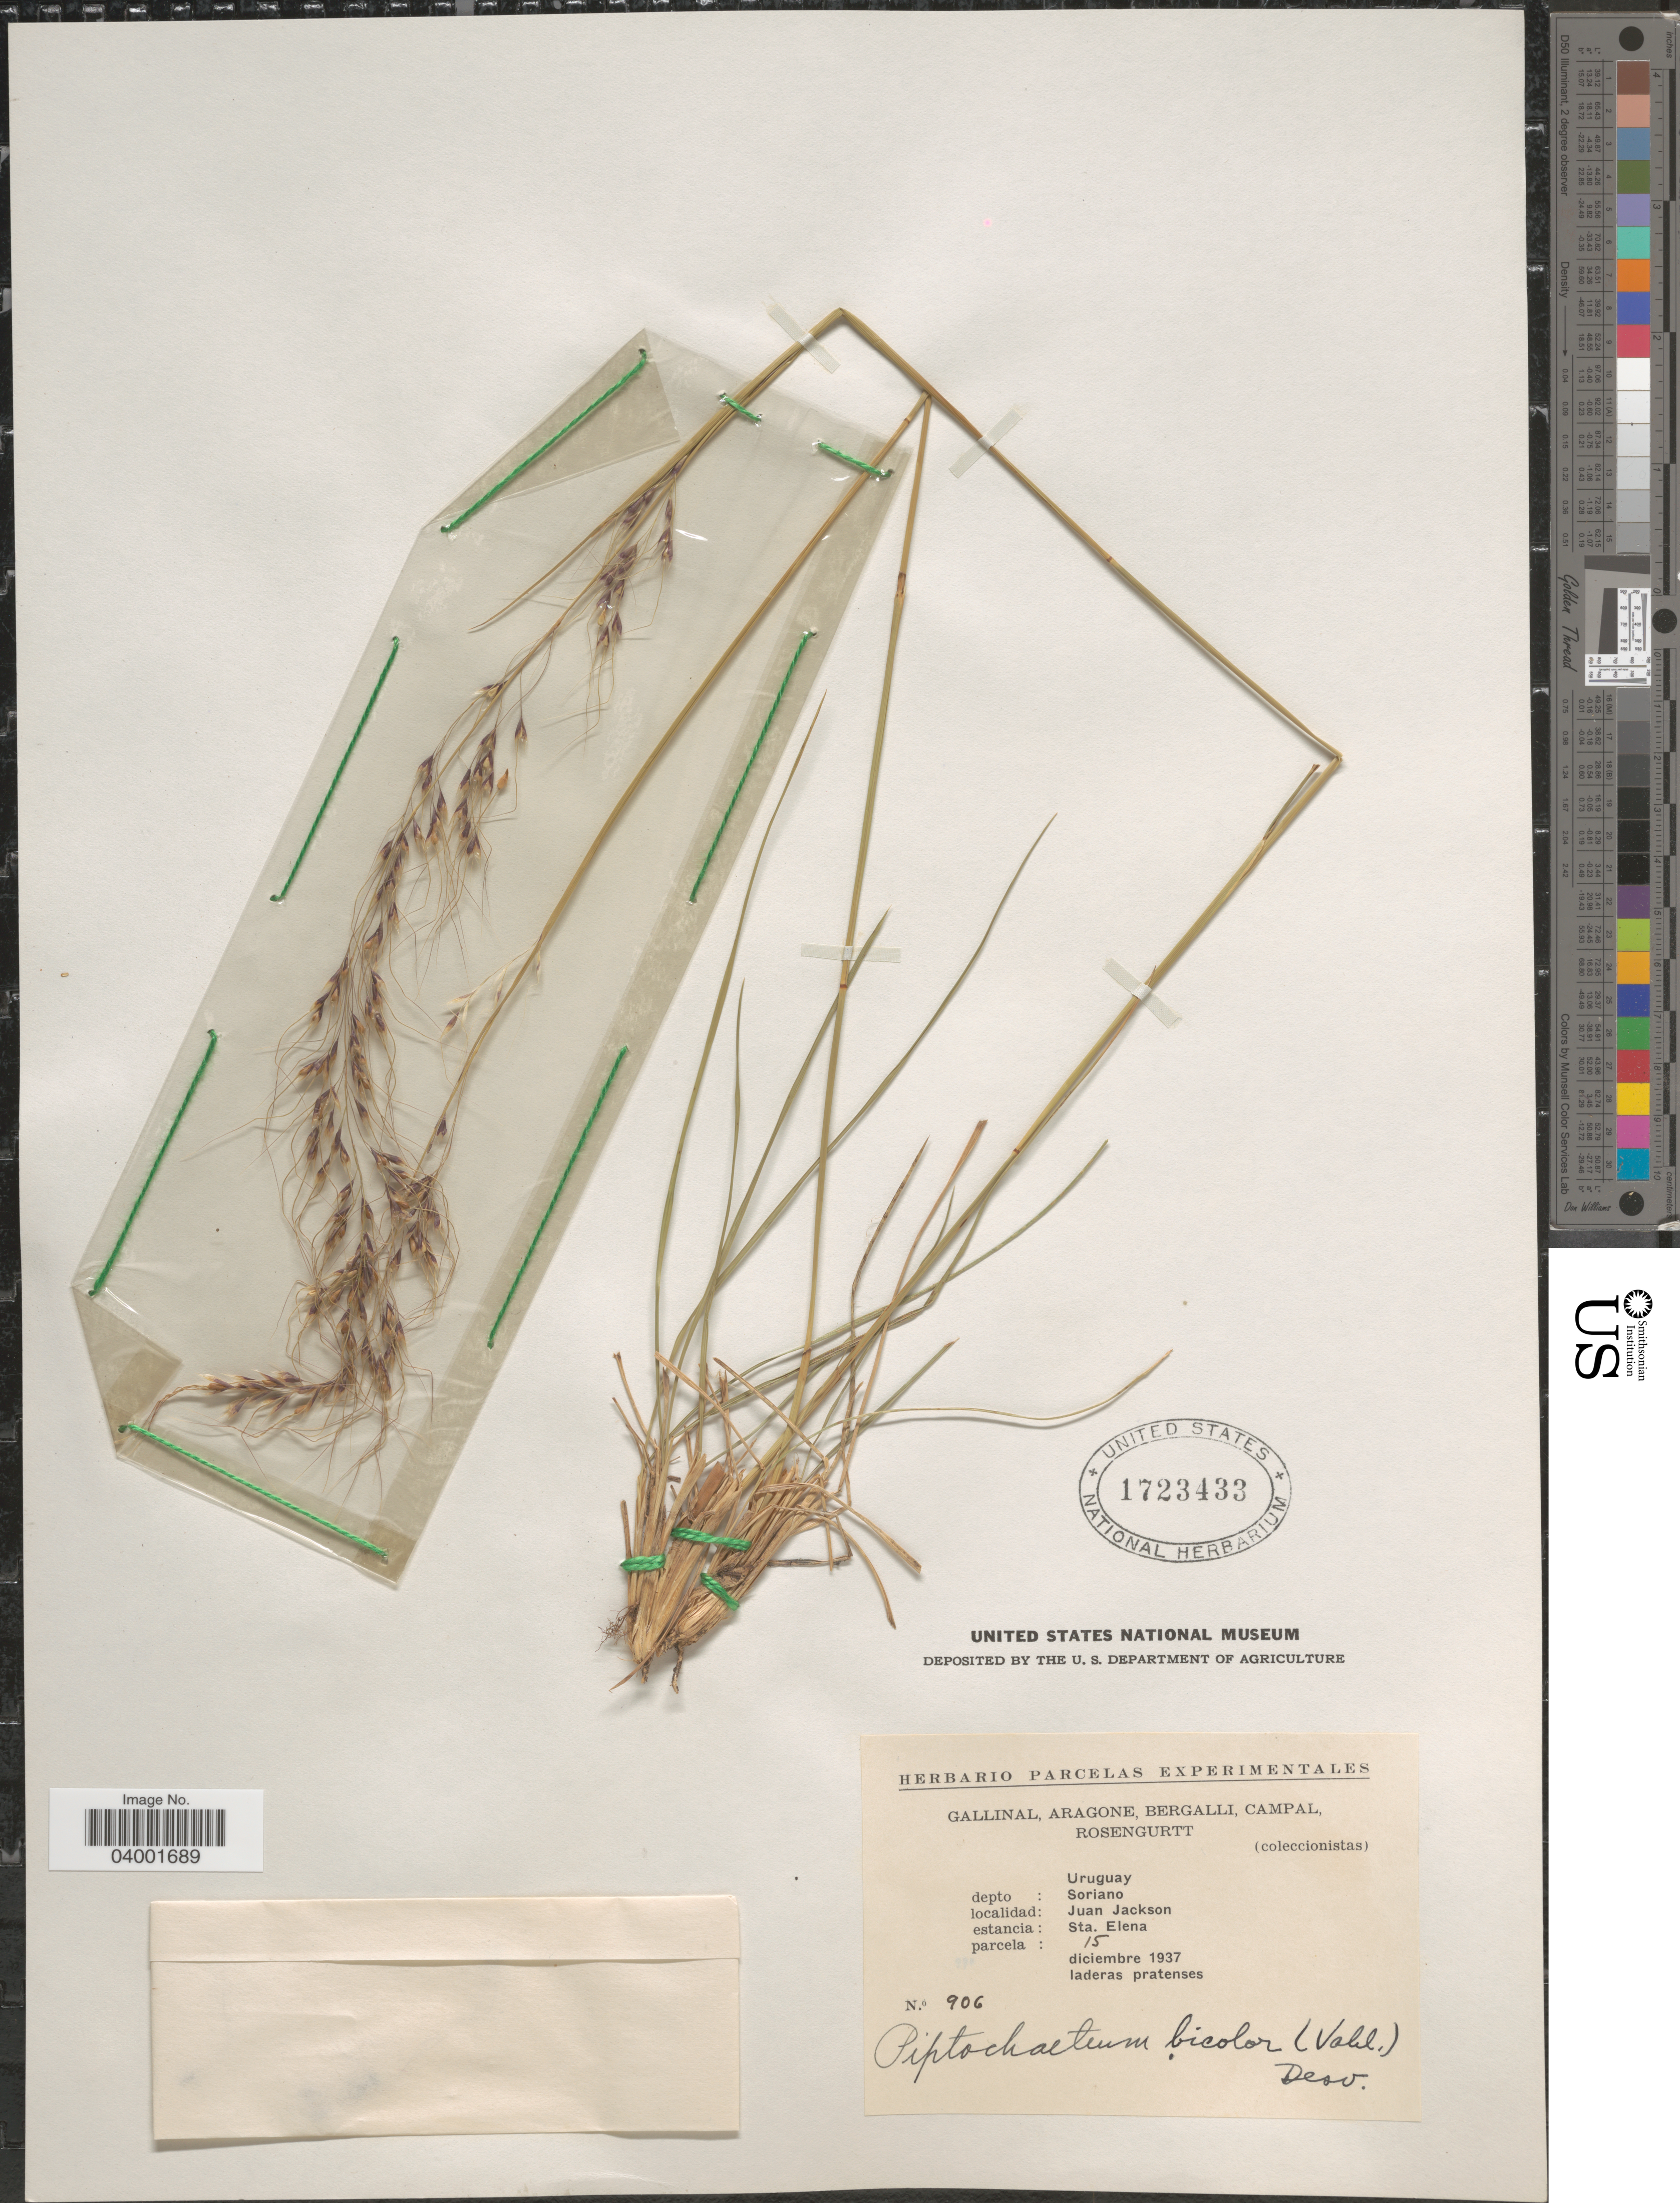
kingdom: Plantae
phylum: Tracheophyta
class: Liliopsida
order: Poales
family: Poaceae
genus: Piptochaetium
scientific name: Piptochaetium bicolor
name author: (Vahl) É. Desv.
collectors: -. Gallinal, -- Aragone, -- Bergalli, -- Campal & Rosengurtt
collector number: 906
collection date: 1937-12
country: Uruguay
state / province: Soriano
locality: Depto: Soriano. Juan Jackson. Estancia: Sta. Elena. Parcela: 15.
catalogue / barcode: US 1723433